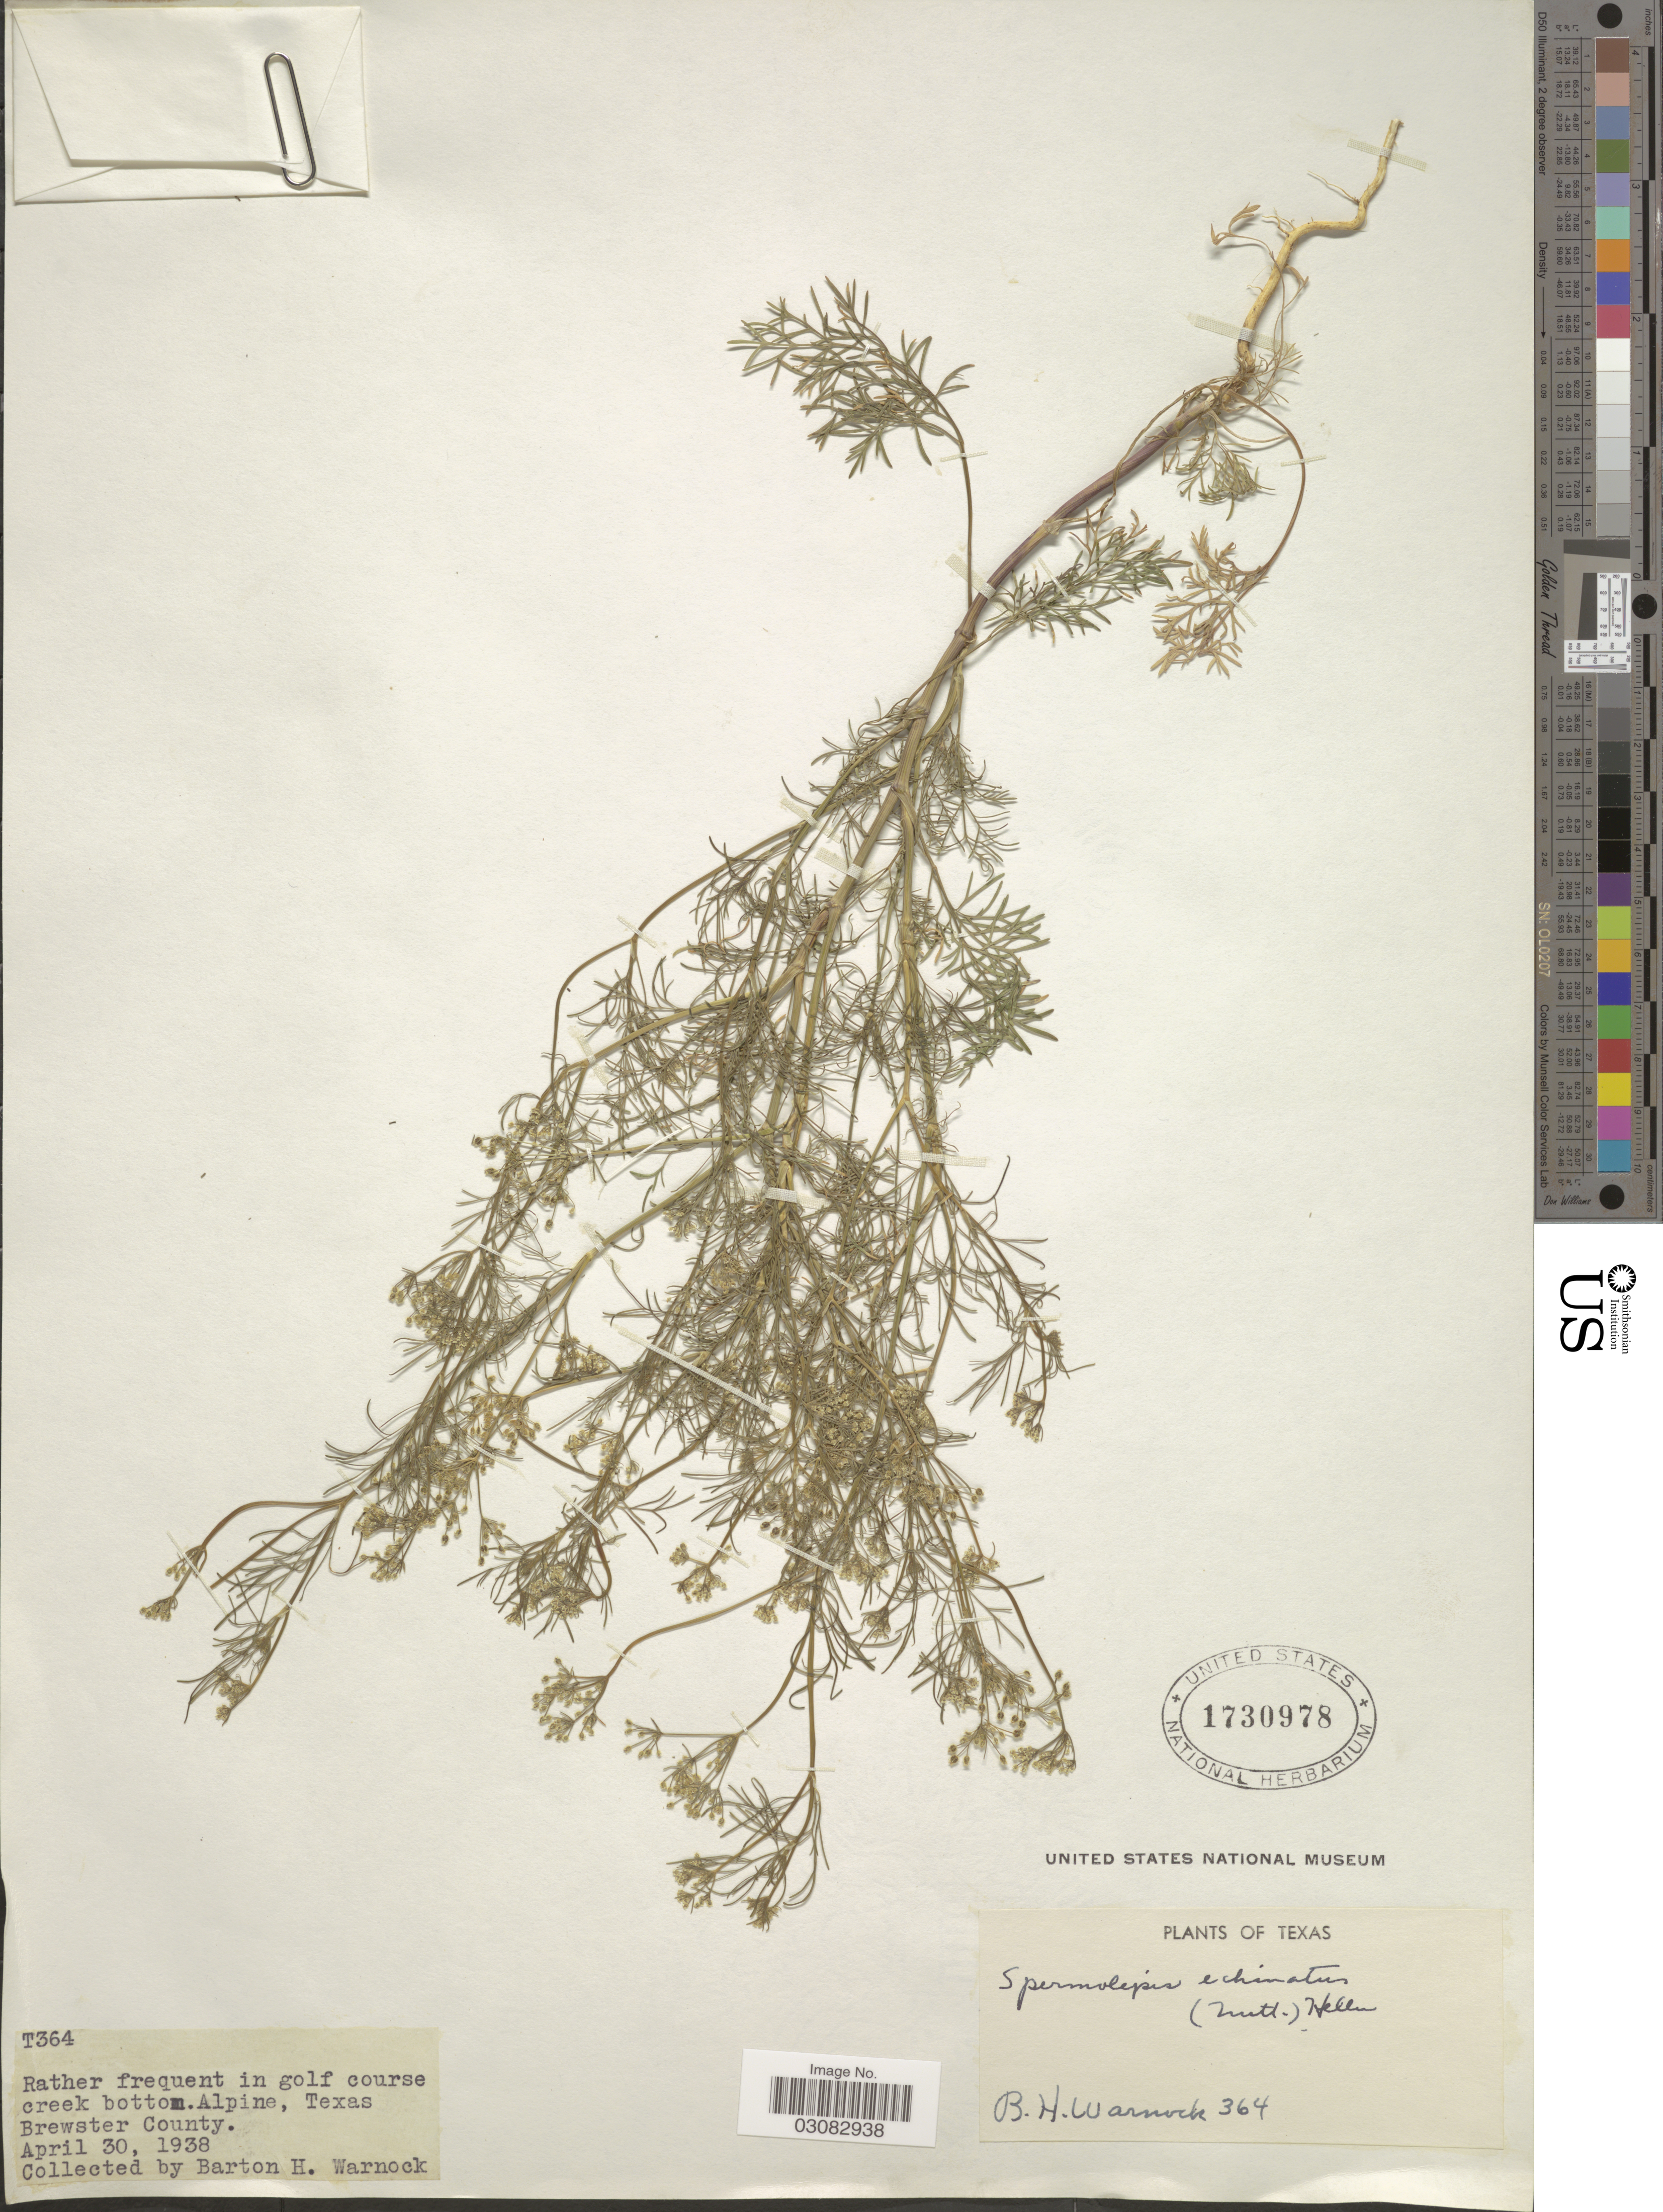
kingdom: Plantae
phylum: Tracheophyta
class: Magnoliopsida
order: Apiales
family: Apiaceae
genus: Spermolepis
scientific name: Spermolepis echinata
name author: (Nutt. ex DC.) A. Heller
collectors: B. H. Warnock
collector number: T364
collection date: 1938-04-30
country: United States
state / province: Texas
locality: Alpine, Texas, Brewster County.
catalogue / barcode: US 1730978